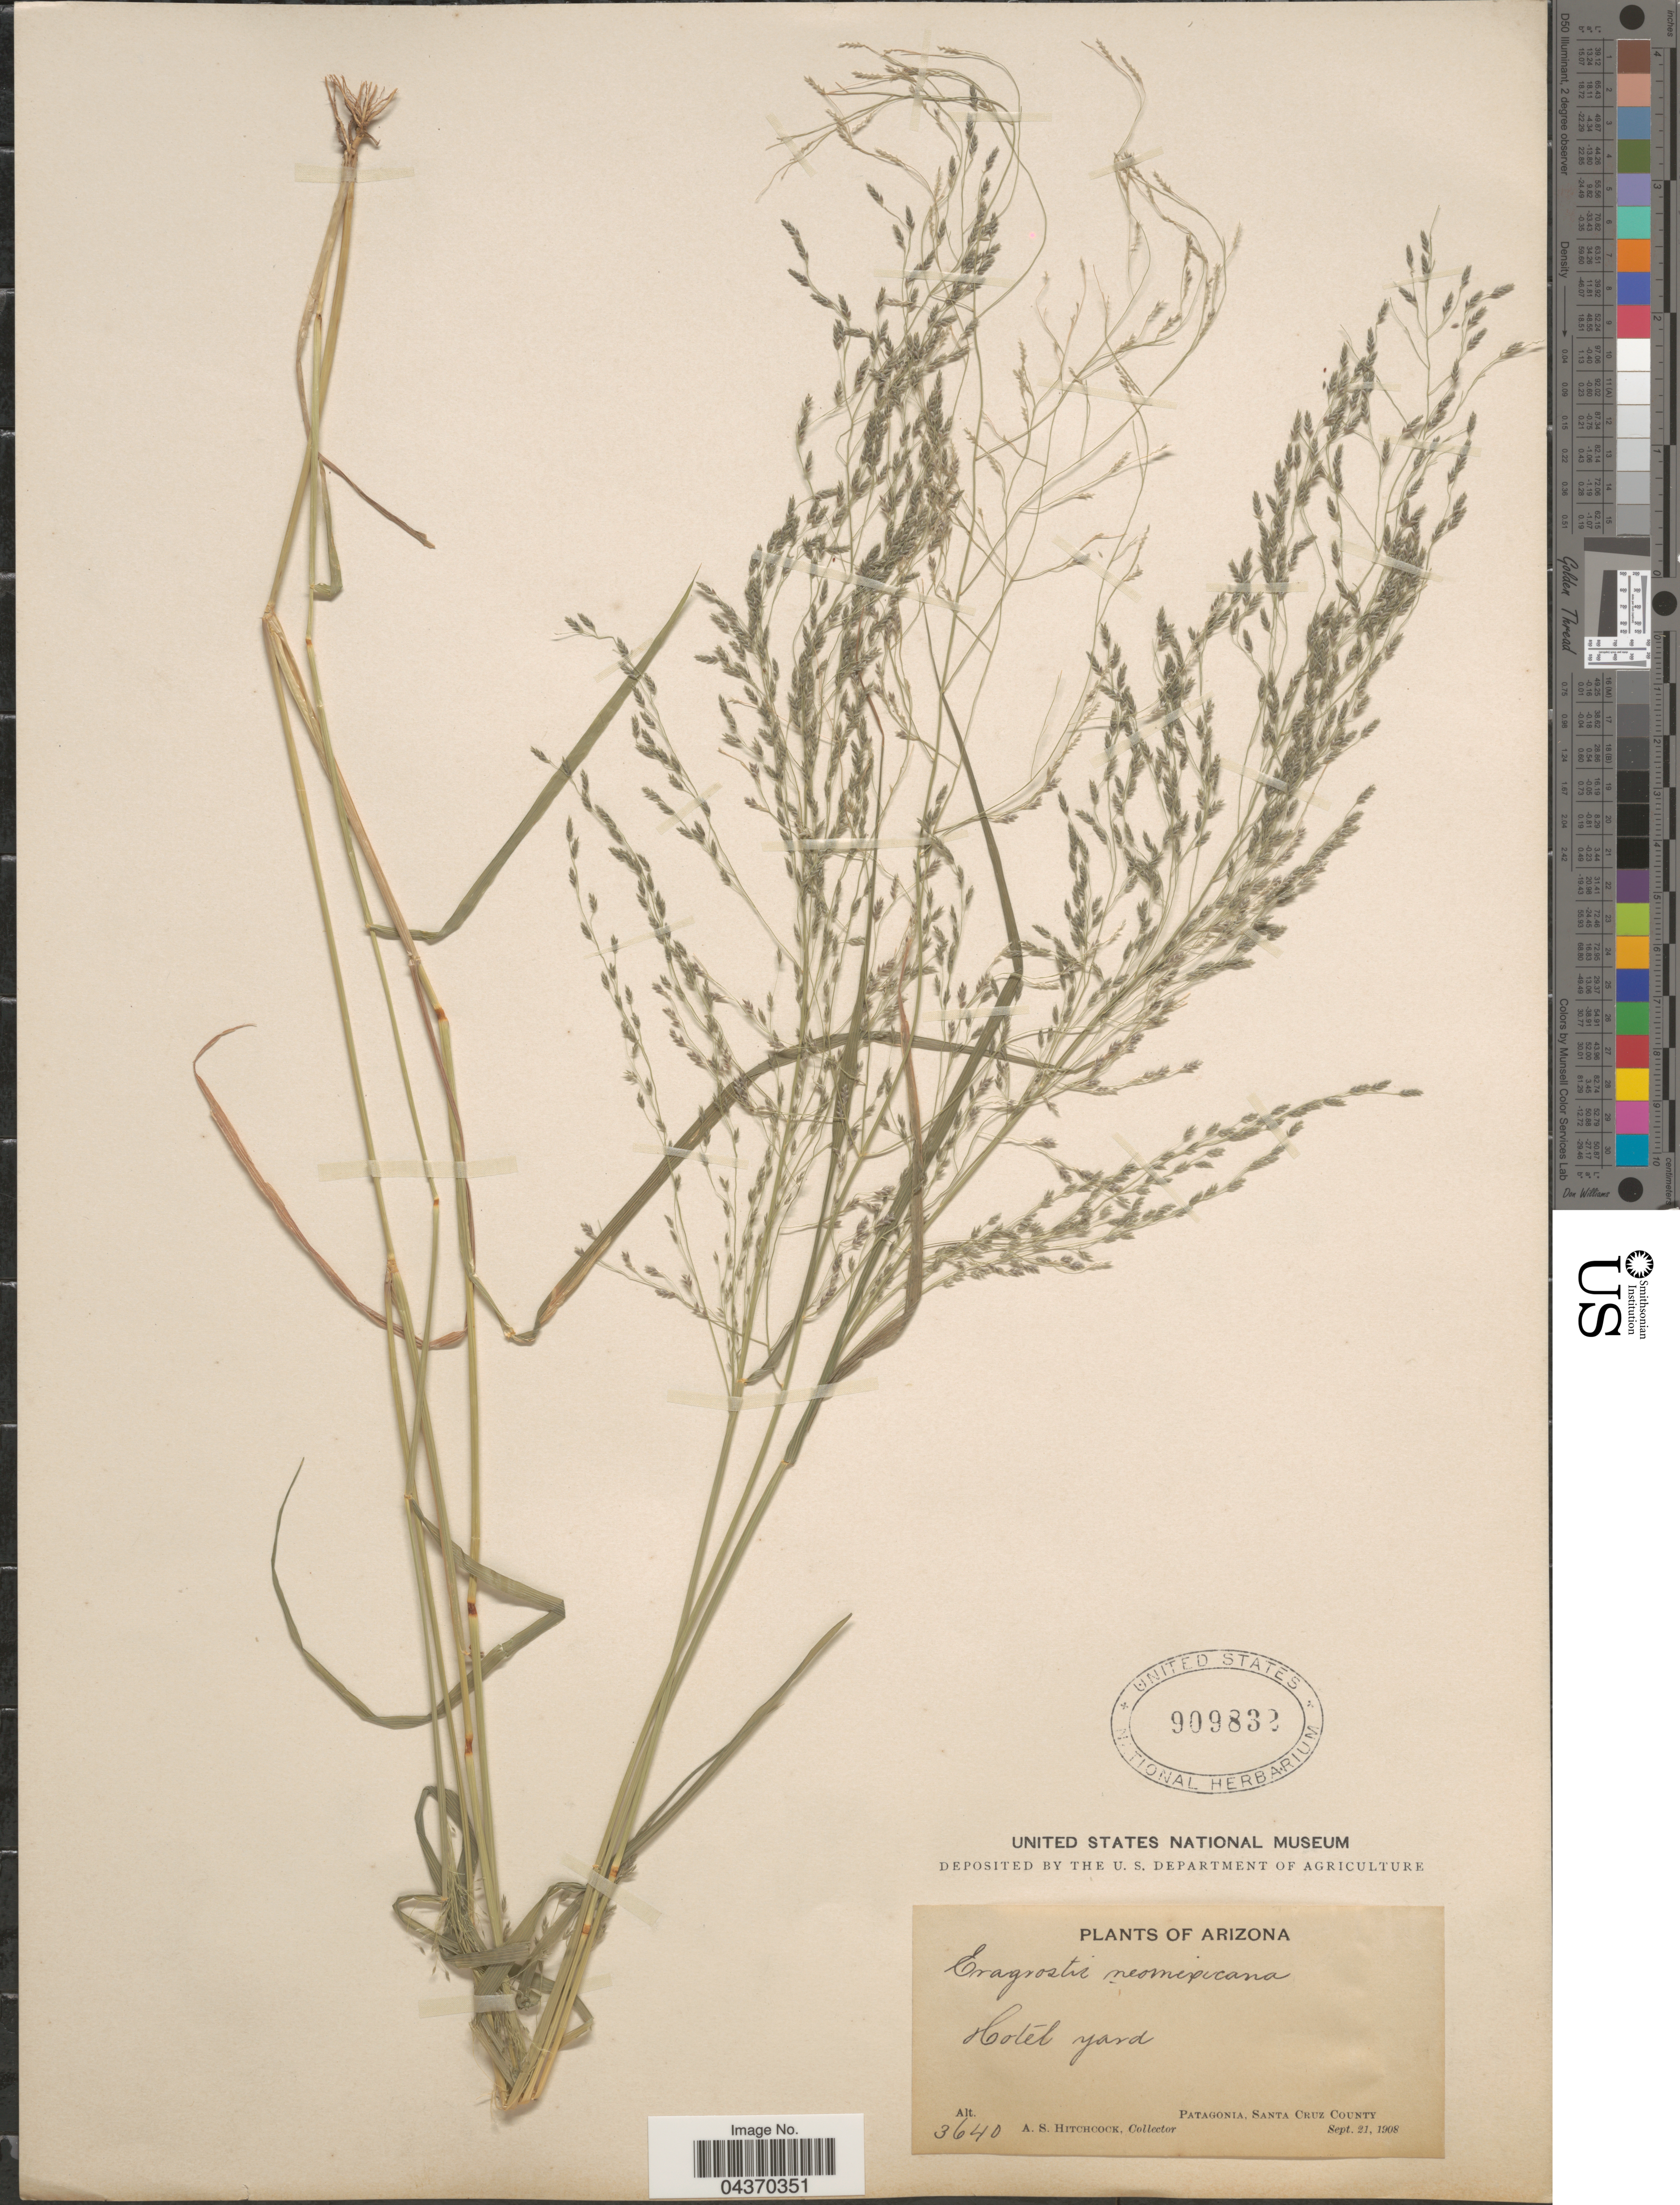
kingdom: Plantae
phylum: Tracheophyta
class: Liliopsida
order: Poales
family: Poaceae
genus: Eragrostis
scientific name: Eragrostis pectinacea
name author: (Michx.) Nees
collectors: A. S. Hitchcock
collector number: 3640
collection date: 1908-09-21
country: United States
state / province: Arizona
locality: Hotel yard. Patagonia, Santa Cruz County.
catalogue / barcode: US 909832